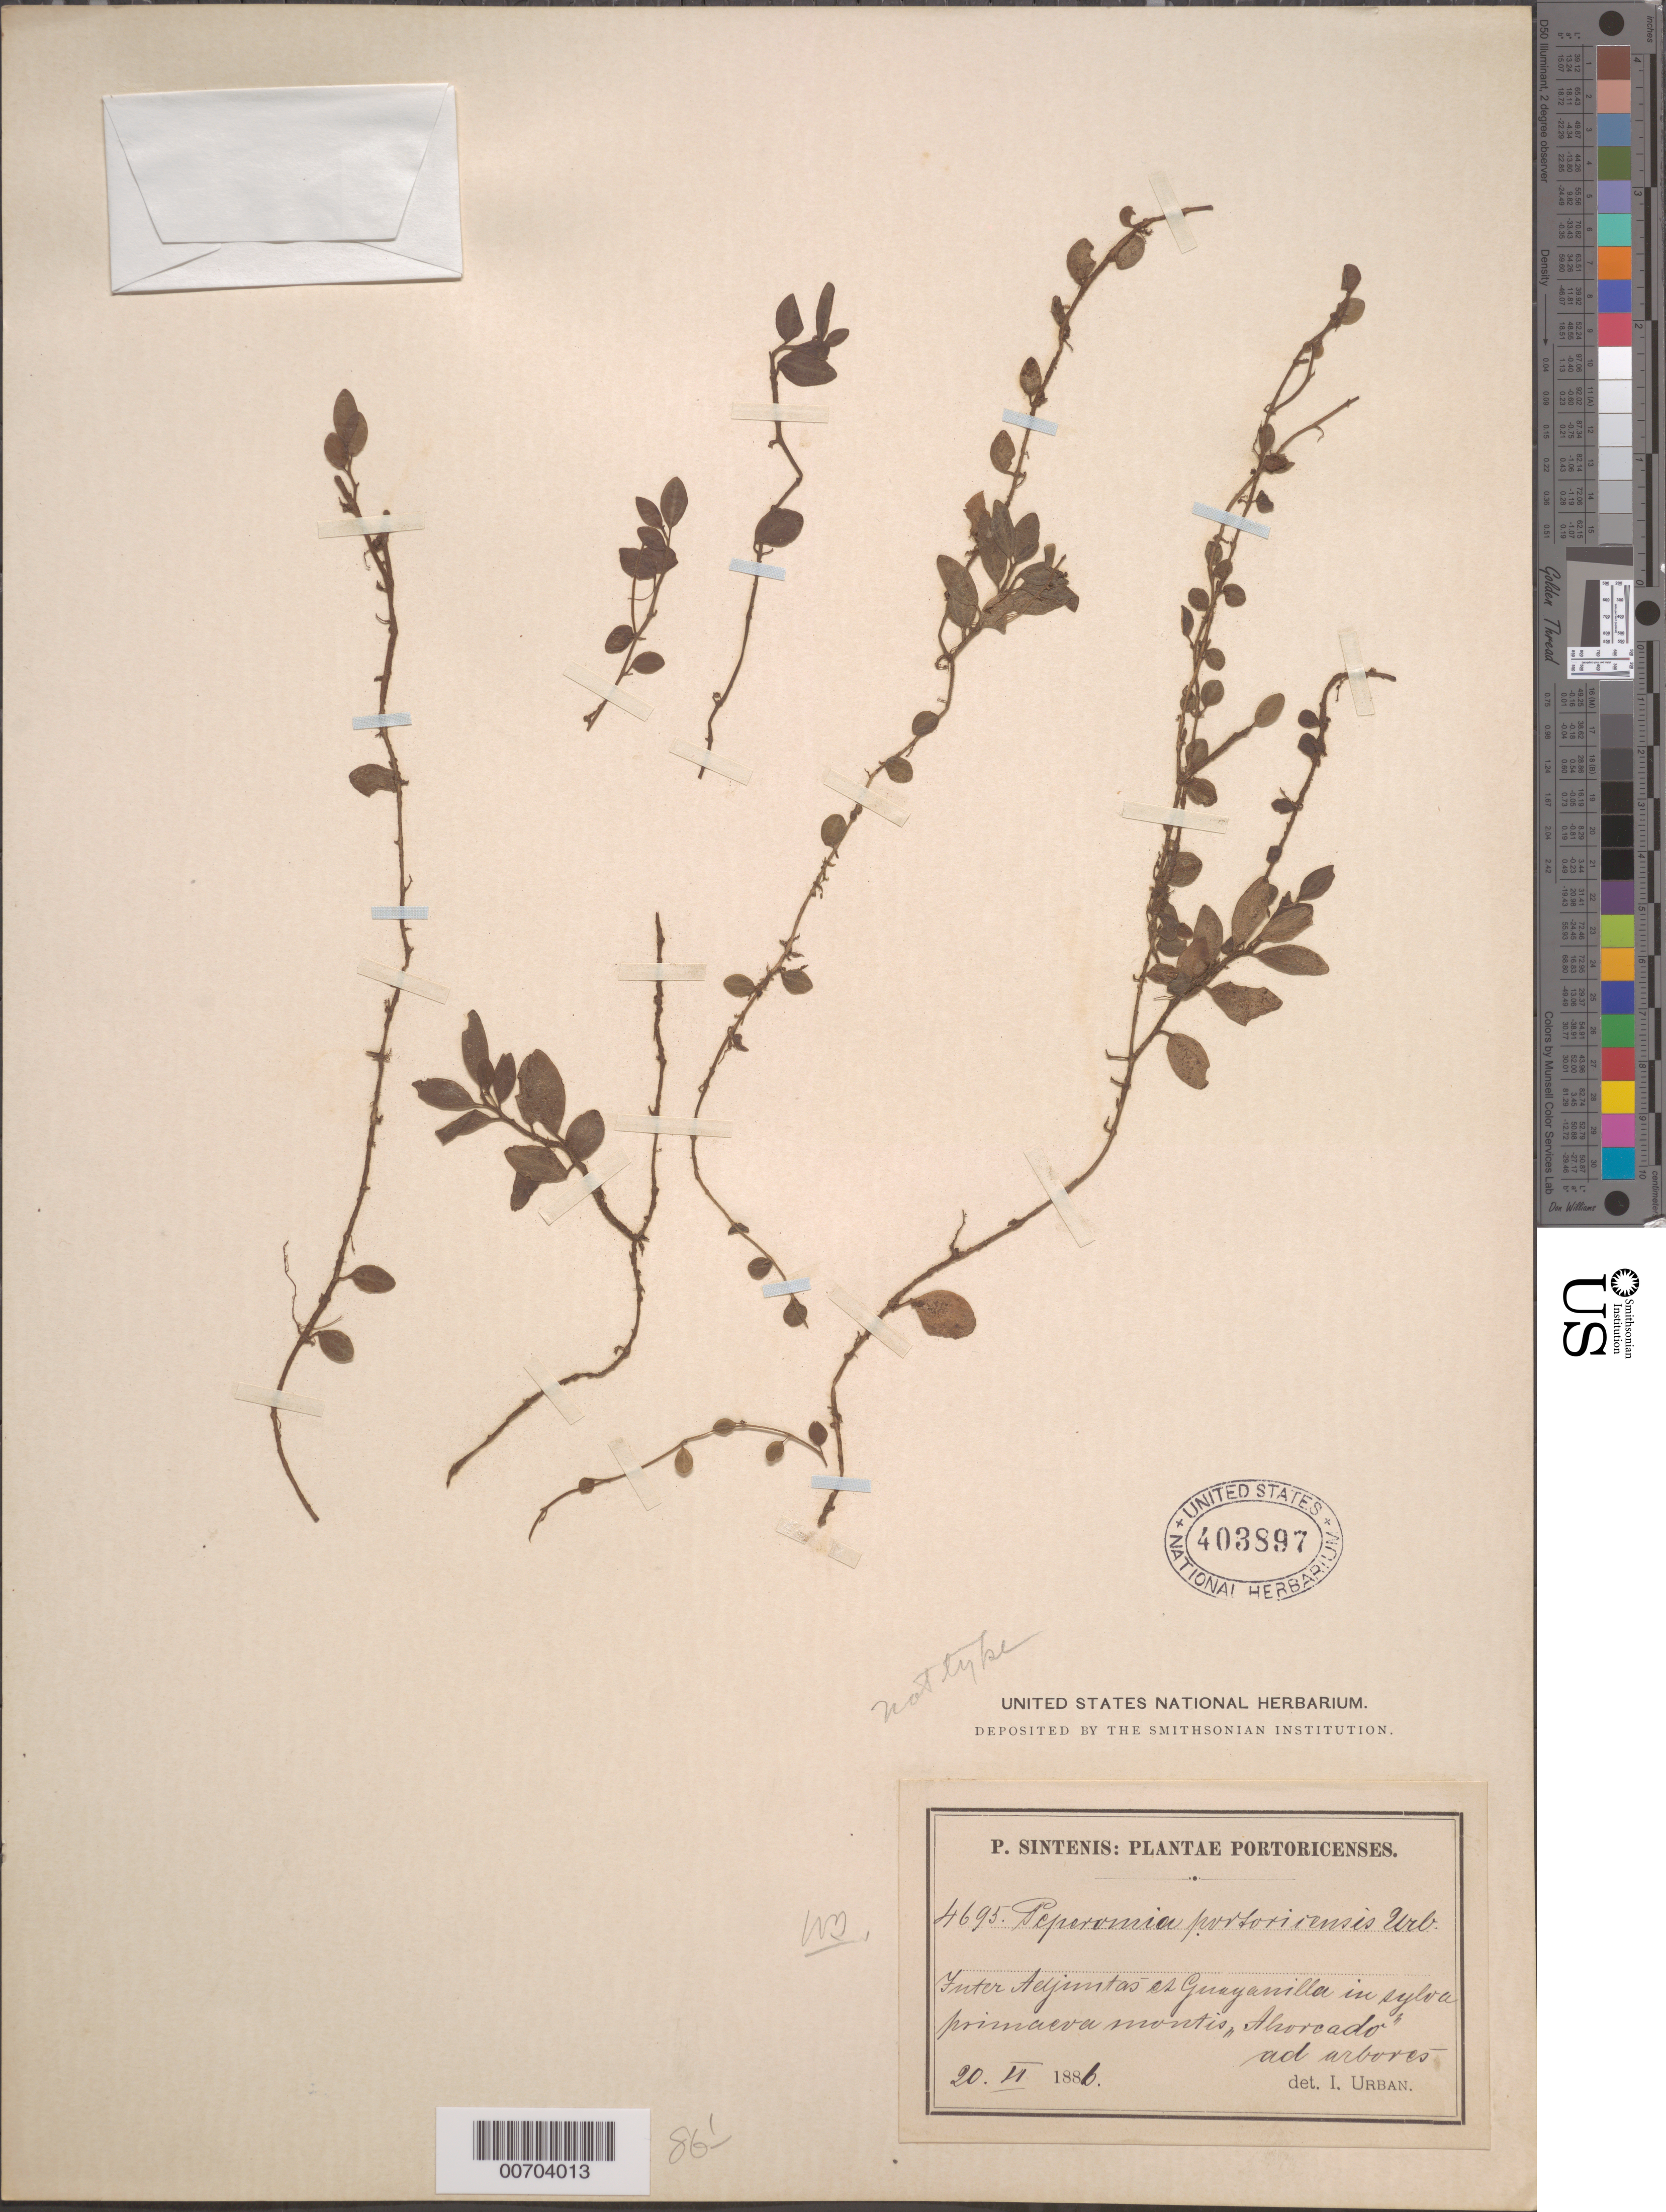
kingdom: Plantae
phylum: Tracheophyta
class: Magnoliopsida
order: Piperales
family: Piperaceae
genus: Peperomia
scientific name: Peperomia portoricensis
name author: Urb.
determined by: Urban, Ignatz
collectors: P. Sintenis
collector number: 4695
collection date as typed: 20 Jun 1886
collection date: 1886-06-20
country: Puerto Rico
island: Greater Antilles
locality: Enter Adjuntas es Guayanilla in sylva primaeva montis, "Aborcado" ad arbores.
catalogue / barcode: US 403897